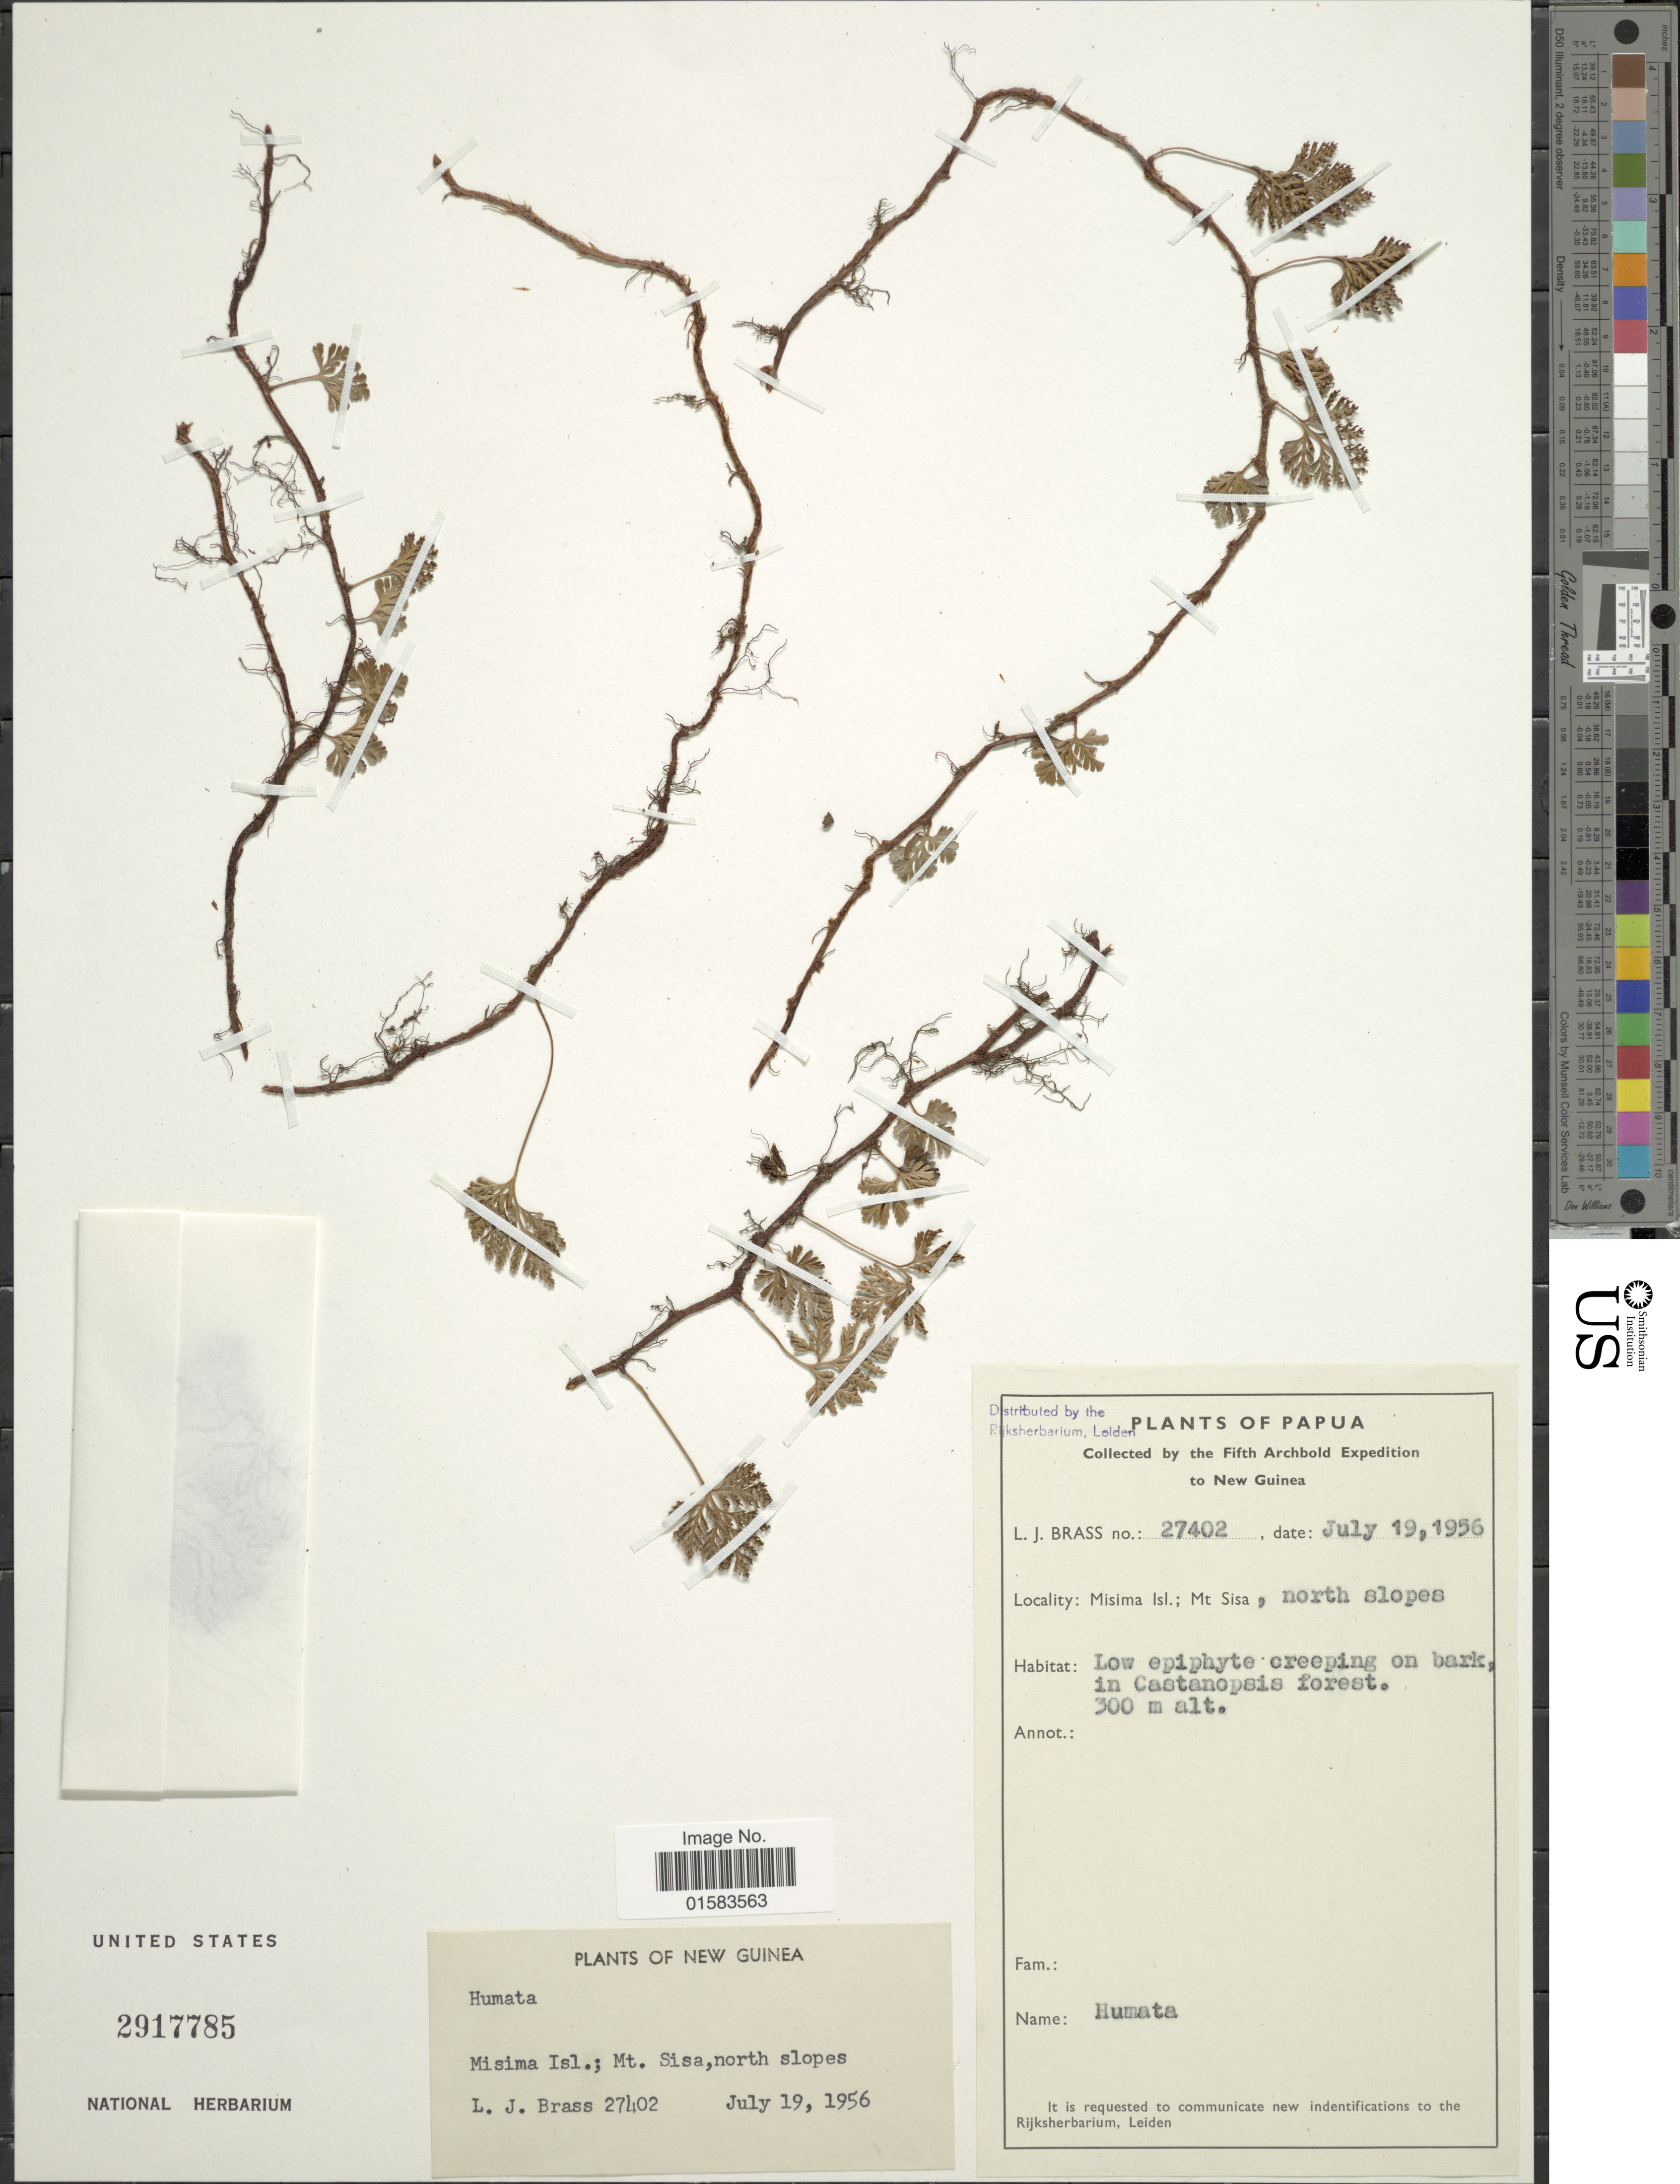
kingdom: Plantae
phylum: Tracheophyta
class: Polypodiopsida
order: Polypodiales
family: Davalliaceae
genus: Davallia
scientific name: Davallia sp.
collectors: L. J. Brass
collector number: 27402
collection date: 1956-07-19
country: Papua New Guinea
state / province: Milne Bay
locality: Misima Isl., Mt. Sisa, north slope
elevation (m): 300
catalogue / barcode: US 2917785